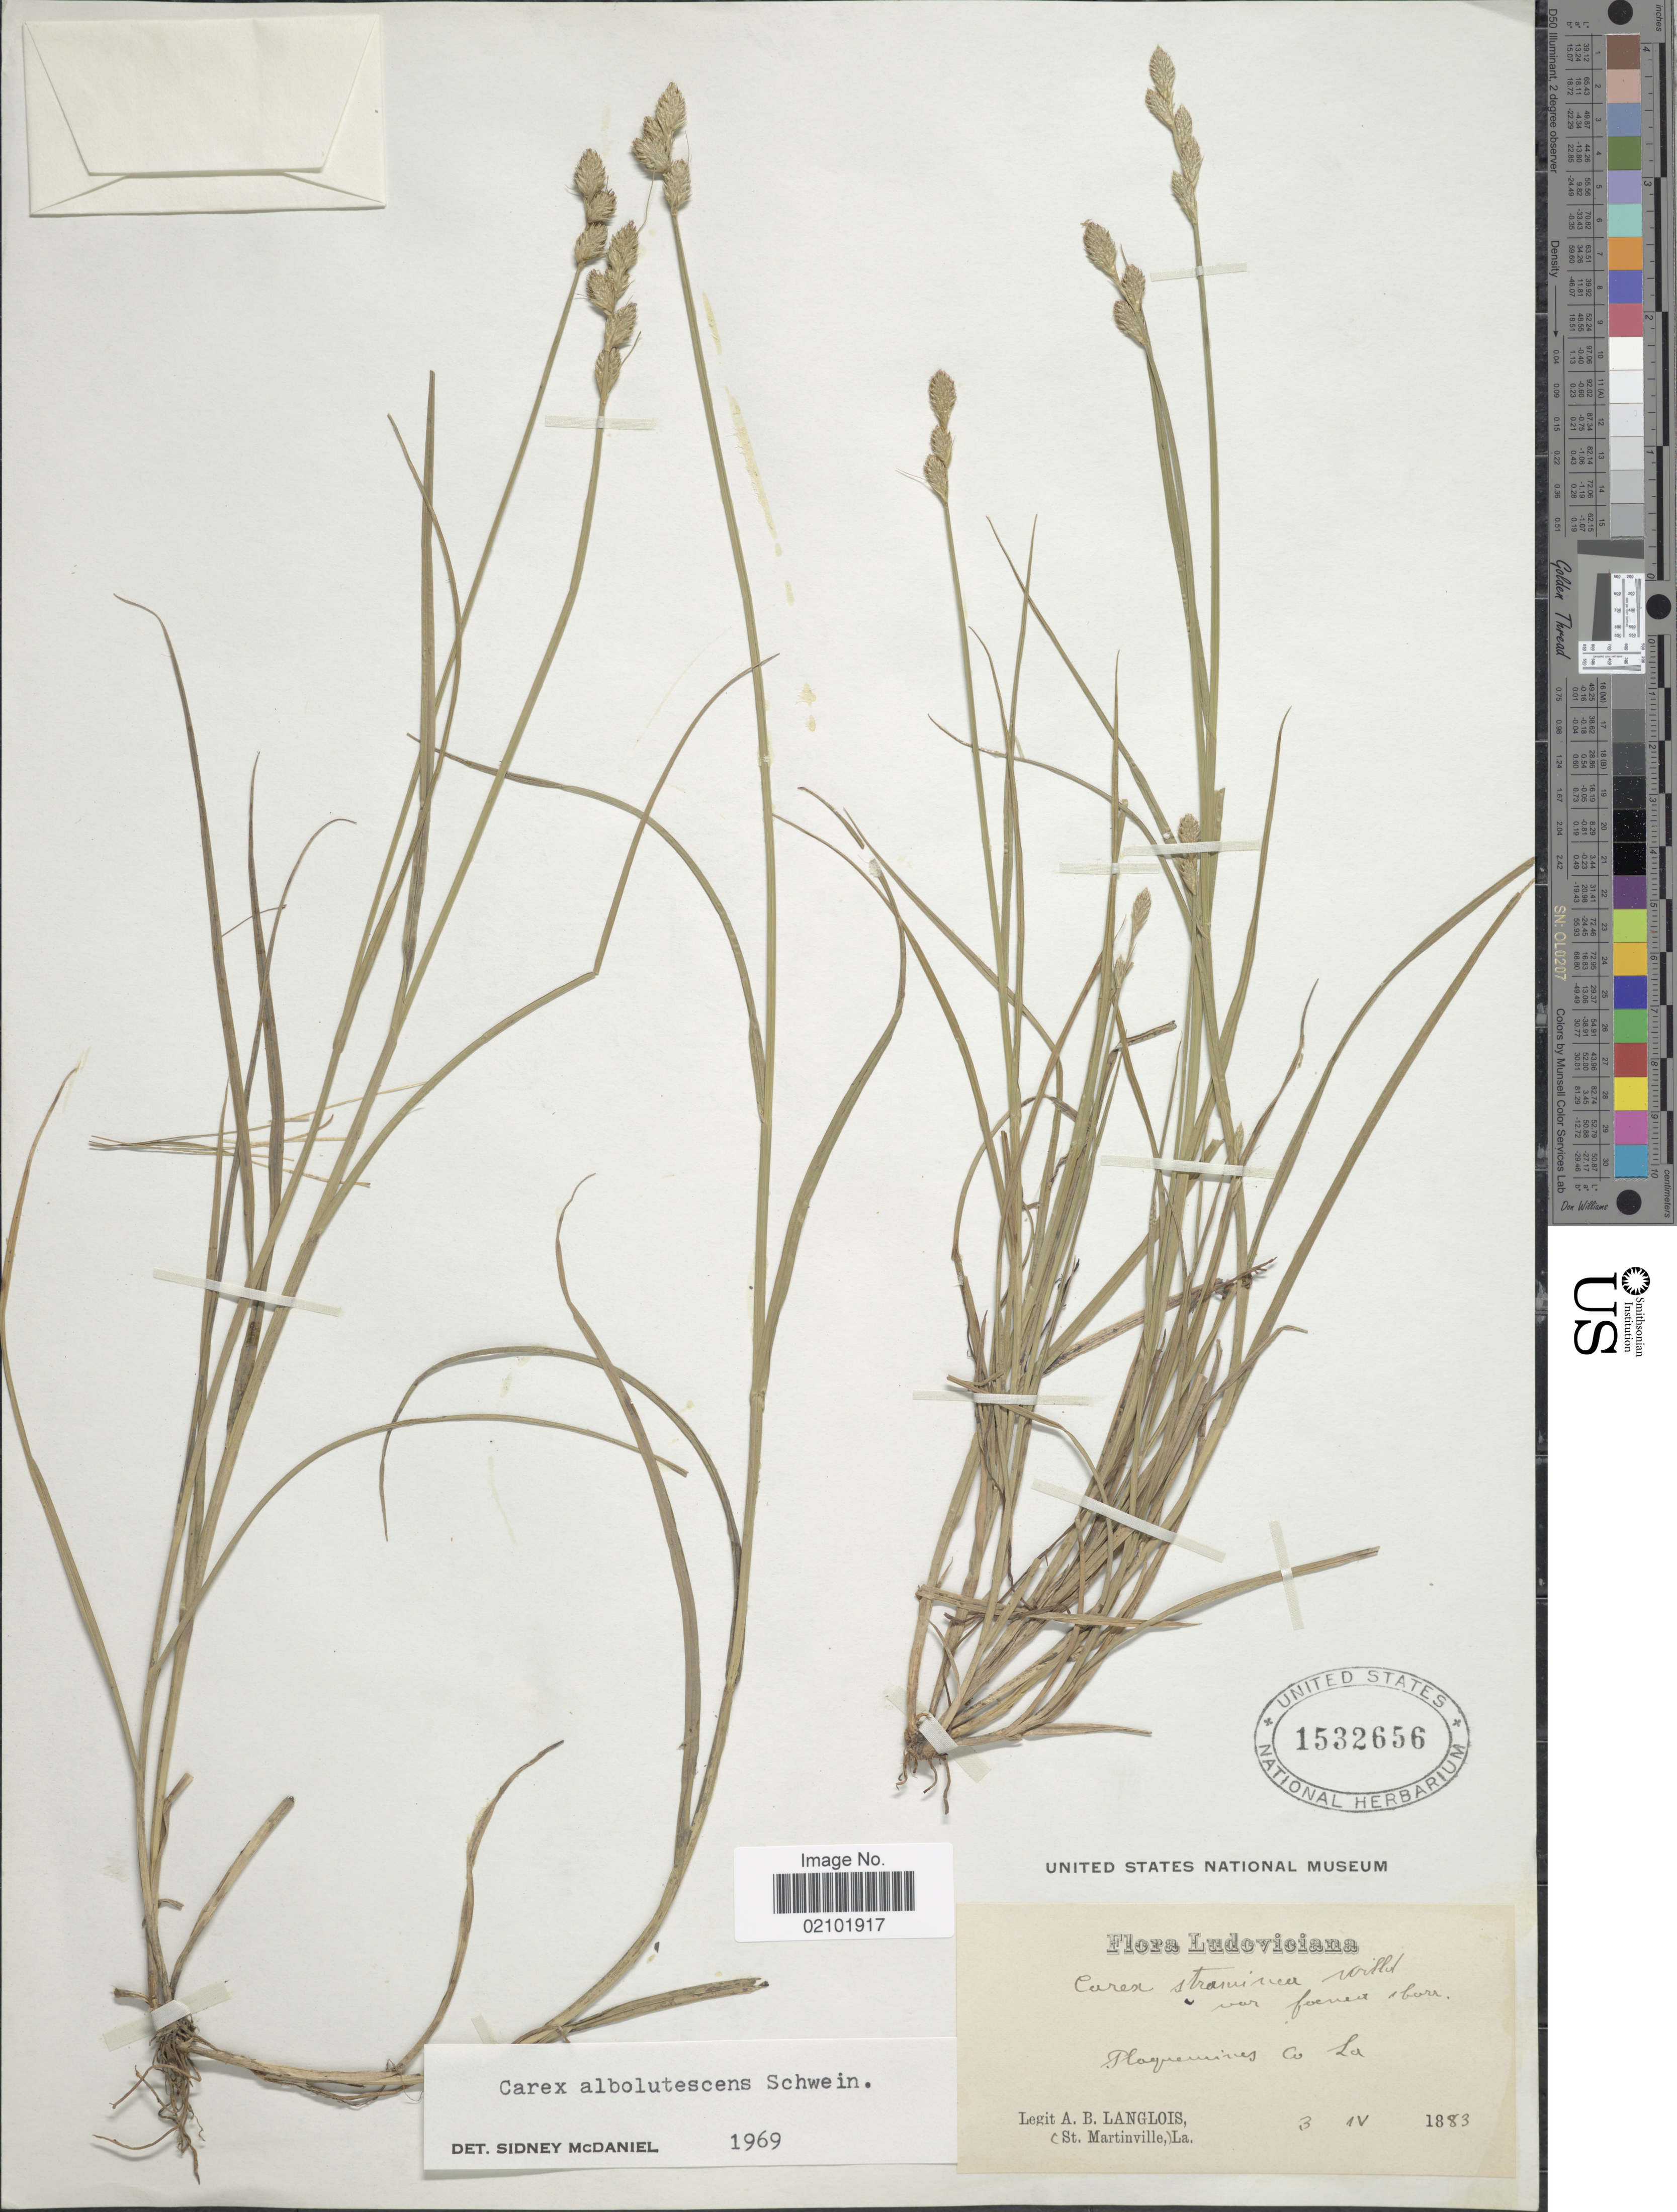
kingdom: Plantae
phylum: Tracheophyta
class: Liliopsida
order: Poales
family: Cyperaceae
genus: Carex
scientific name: Carex albolutescens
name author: Schwein.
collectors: A. Langlois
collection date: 1883-04-03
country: United States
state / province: Louisiana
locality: Plaquemines Co.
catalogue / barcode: US 1532656